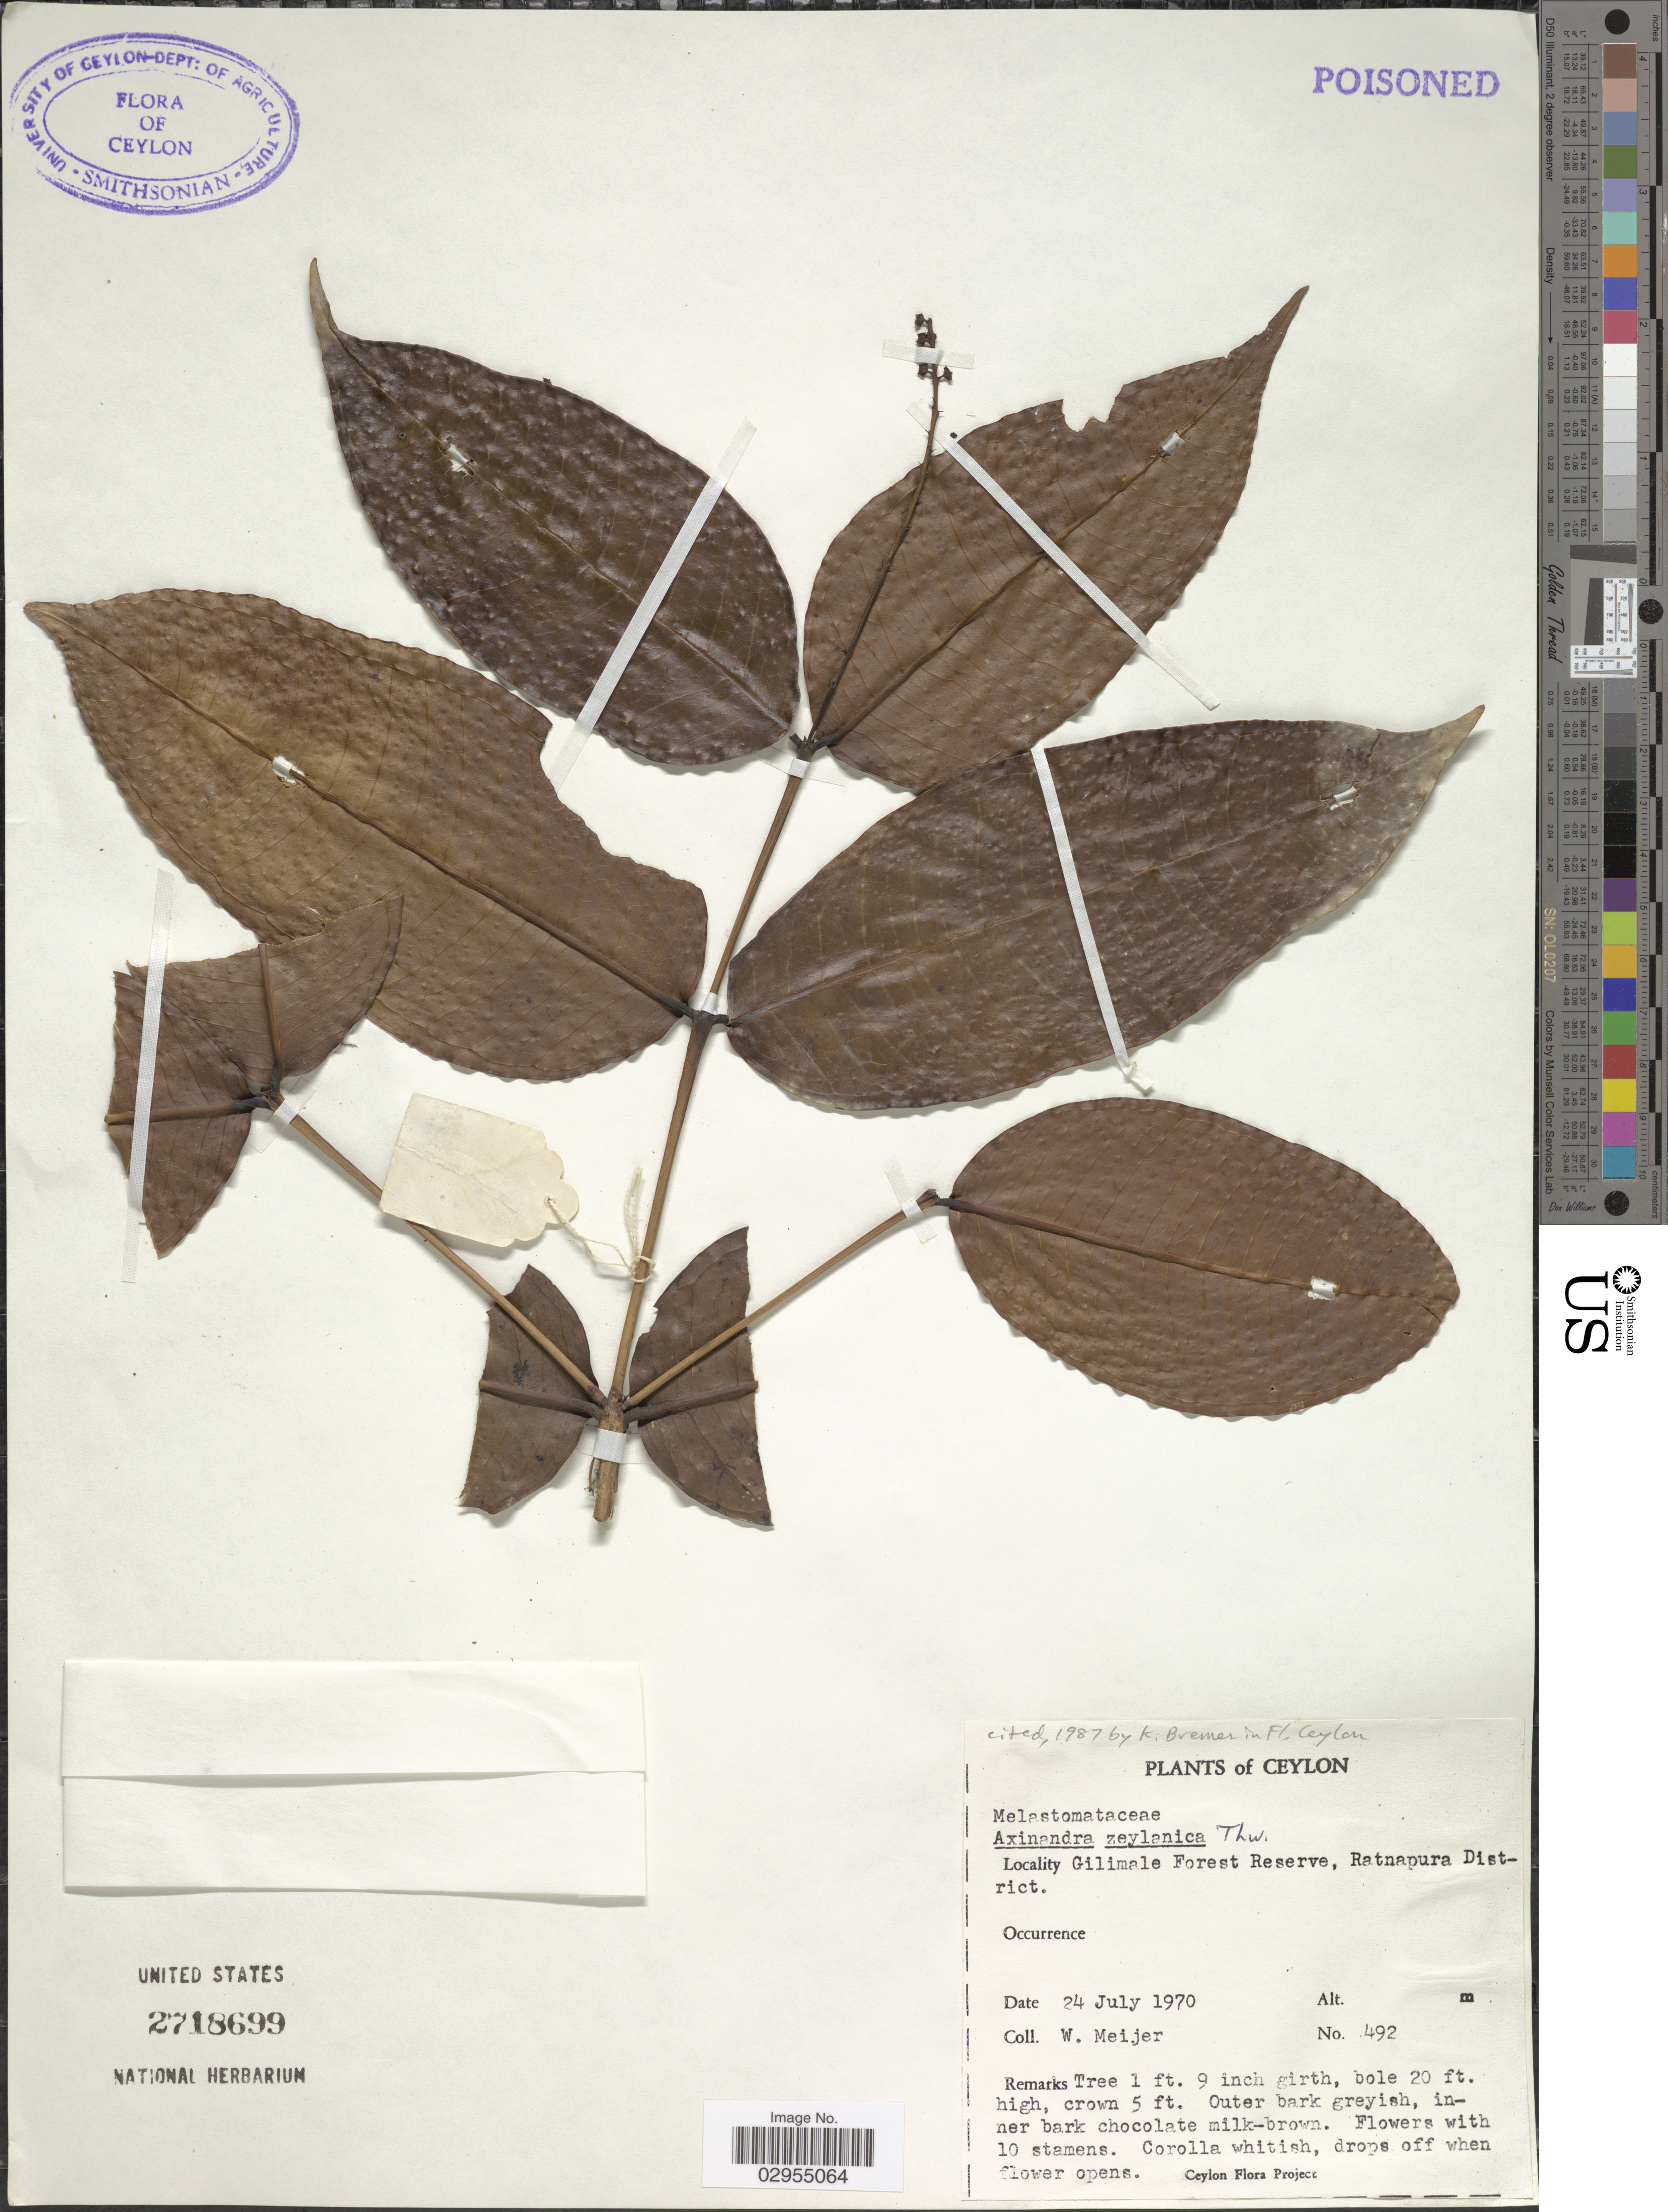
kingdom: Plantae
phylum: Tracheophyta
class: Magnoliopsida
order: Myrtales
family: Crypteroniaceae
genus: Axinandra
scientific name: Axinandra zeylanica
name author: Thwaites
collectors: W. Meijer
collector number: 492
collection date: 1970-07-24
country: Sri Lanka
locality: Ceylon. Gilimale Forest Reserve, Ratnapura District.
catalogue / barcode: US 2718699